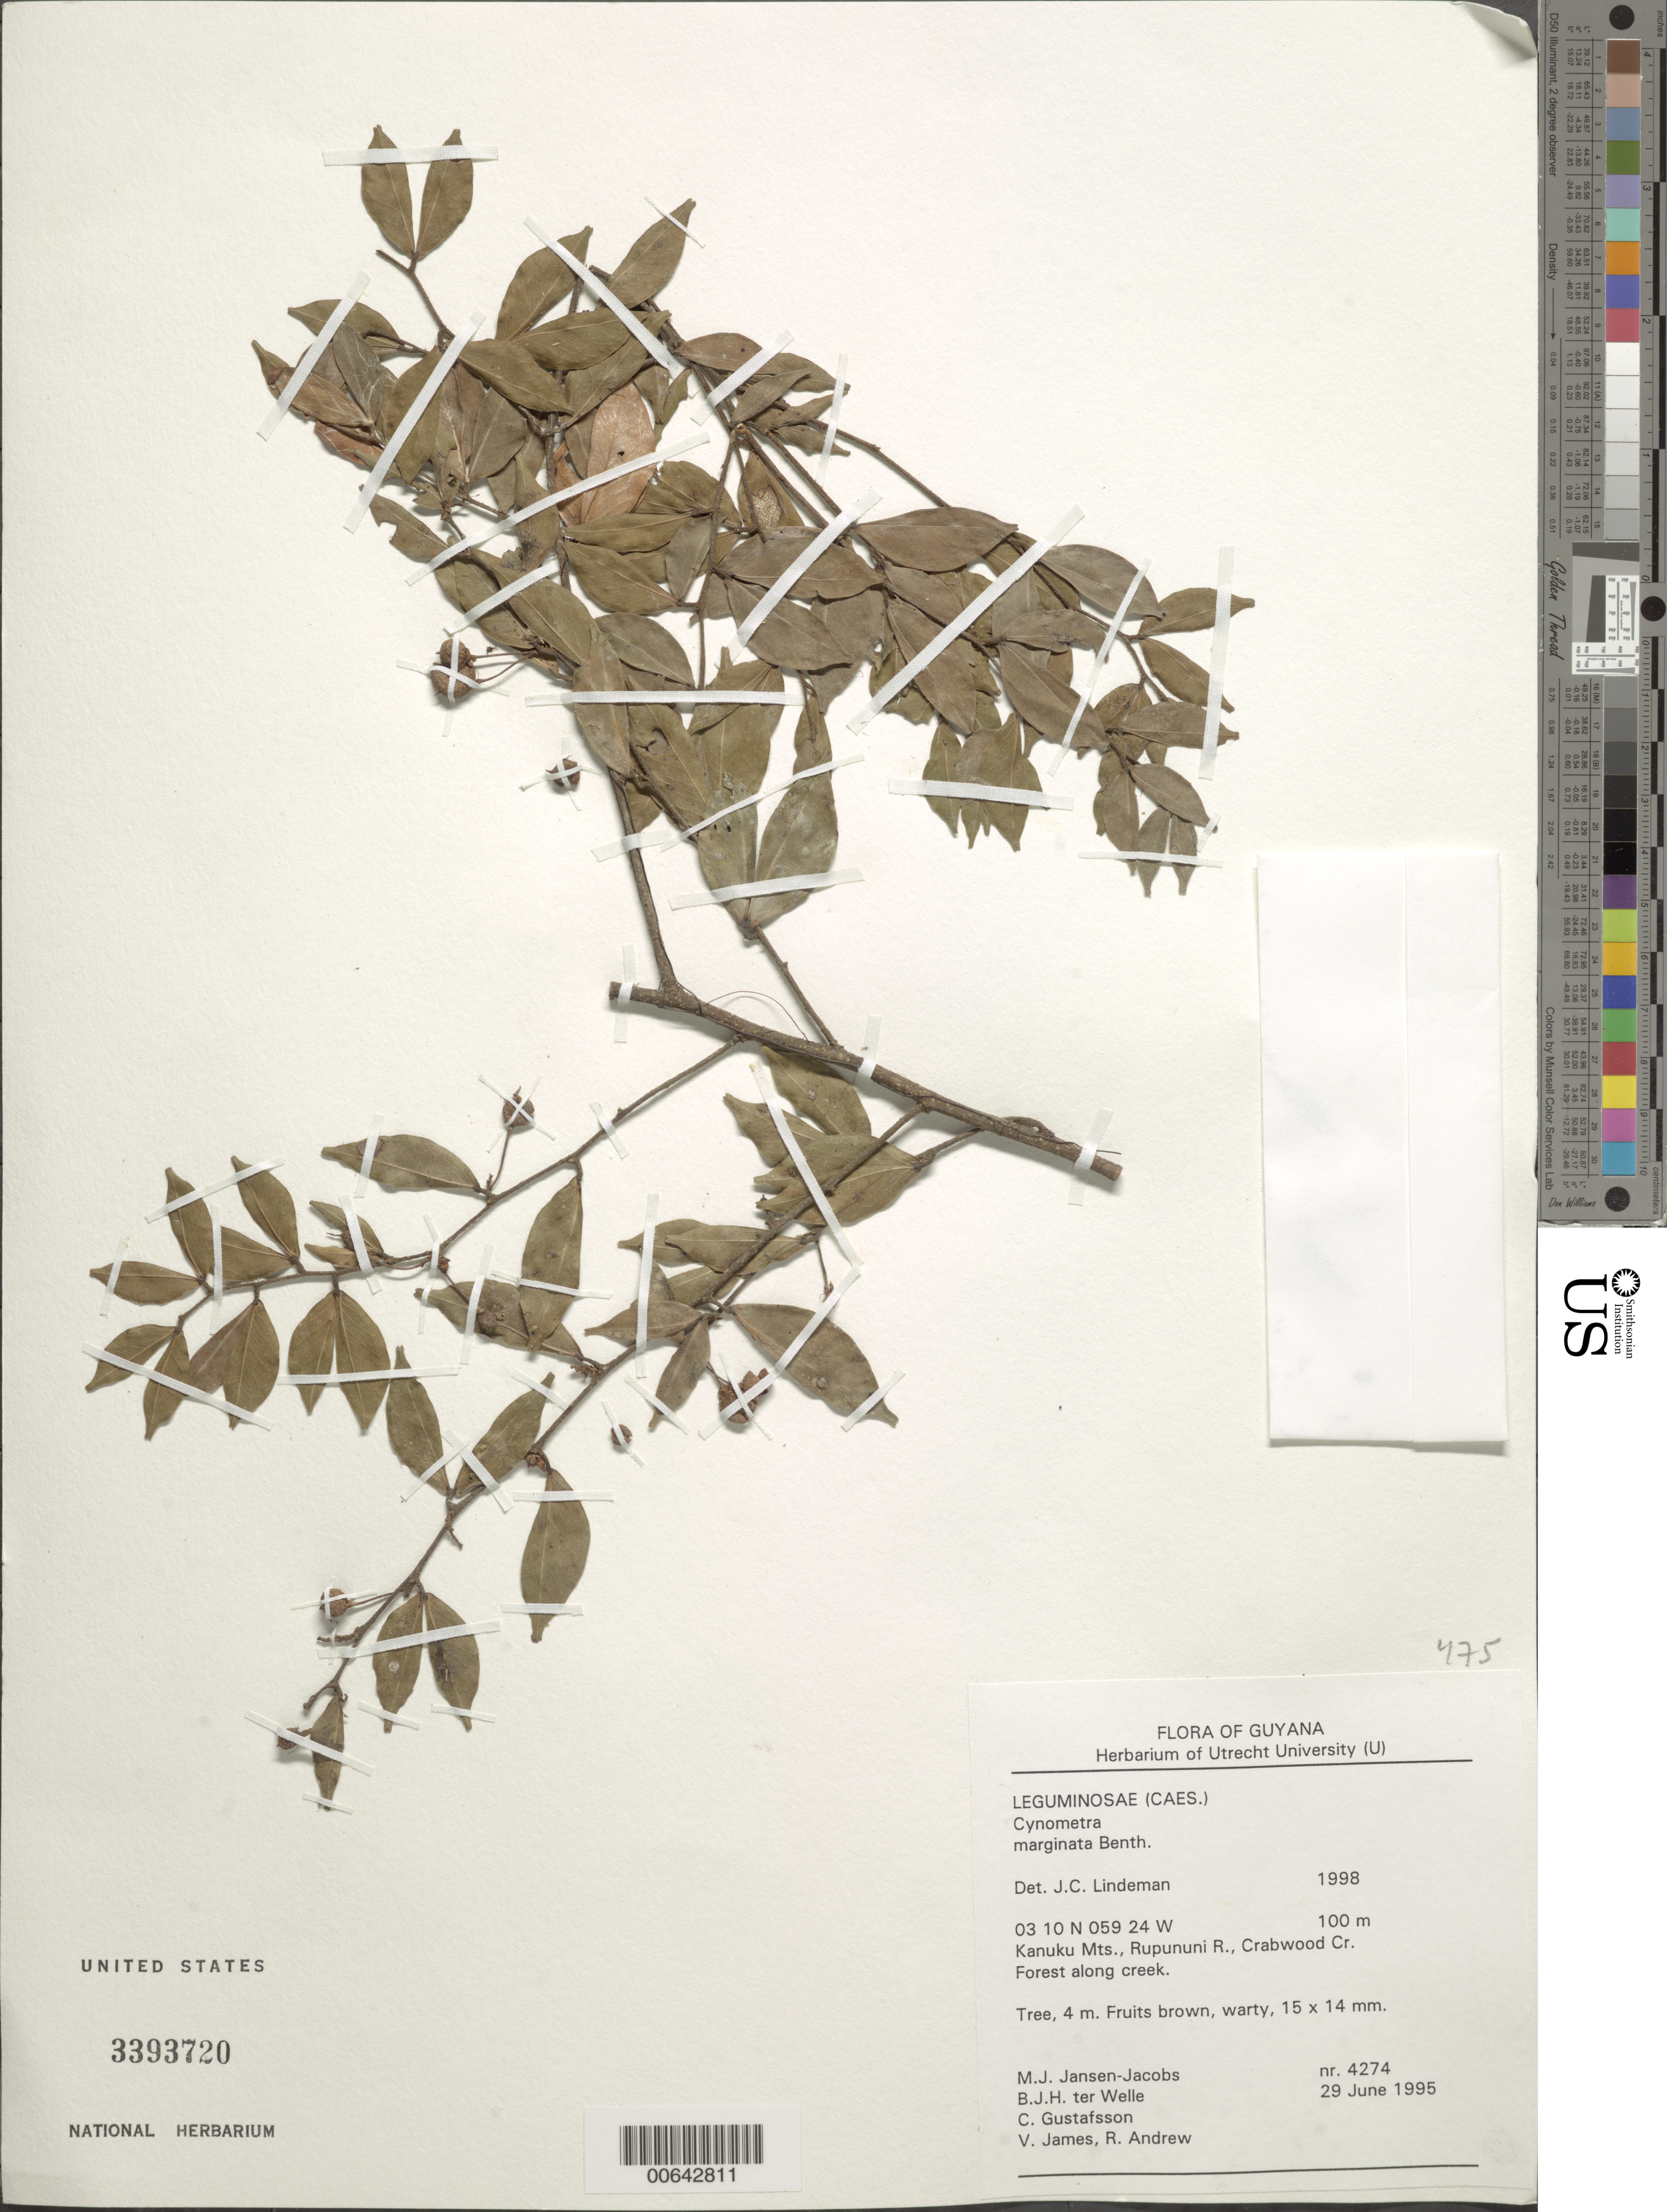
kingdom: Plantae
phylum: Tracheophyta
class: Magnoliopsida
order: Fabales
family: Fabaceae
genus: Cynometra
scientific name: Cynometra marginata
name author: Benth.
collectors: M. J. Jansen-Jacobs, B. ter Welle, C. G. Gustafsson, V. James & R. Andrew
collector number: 4274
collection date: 1995-06-29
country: Guyana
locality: Kanuku Mts., Rupununi R., Crabwood Cr. Forest along creek.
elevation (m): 100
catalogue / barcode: US 3393720